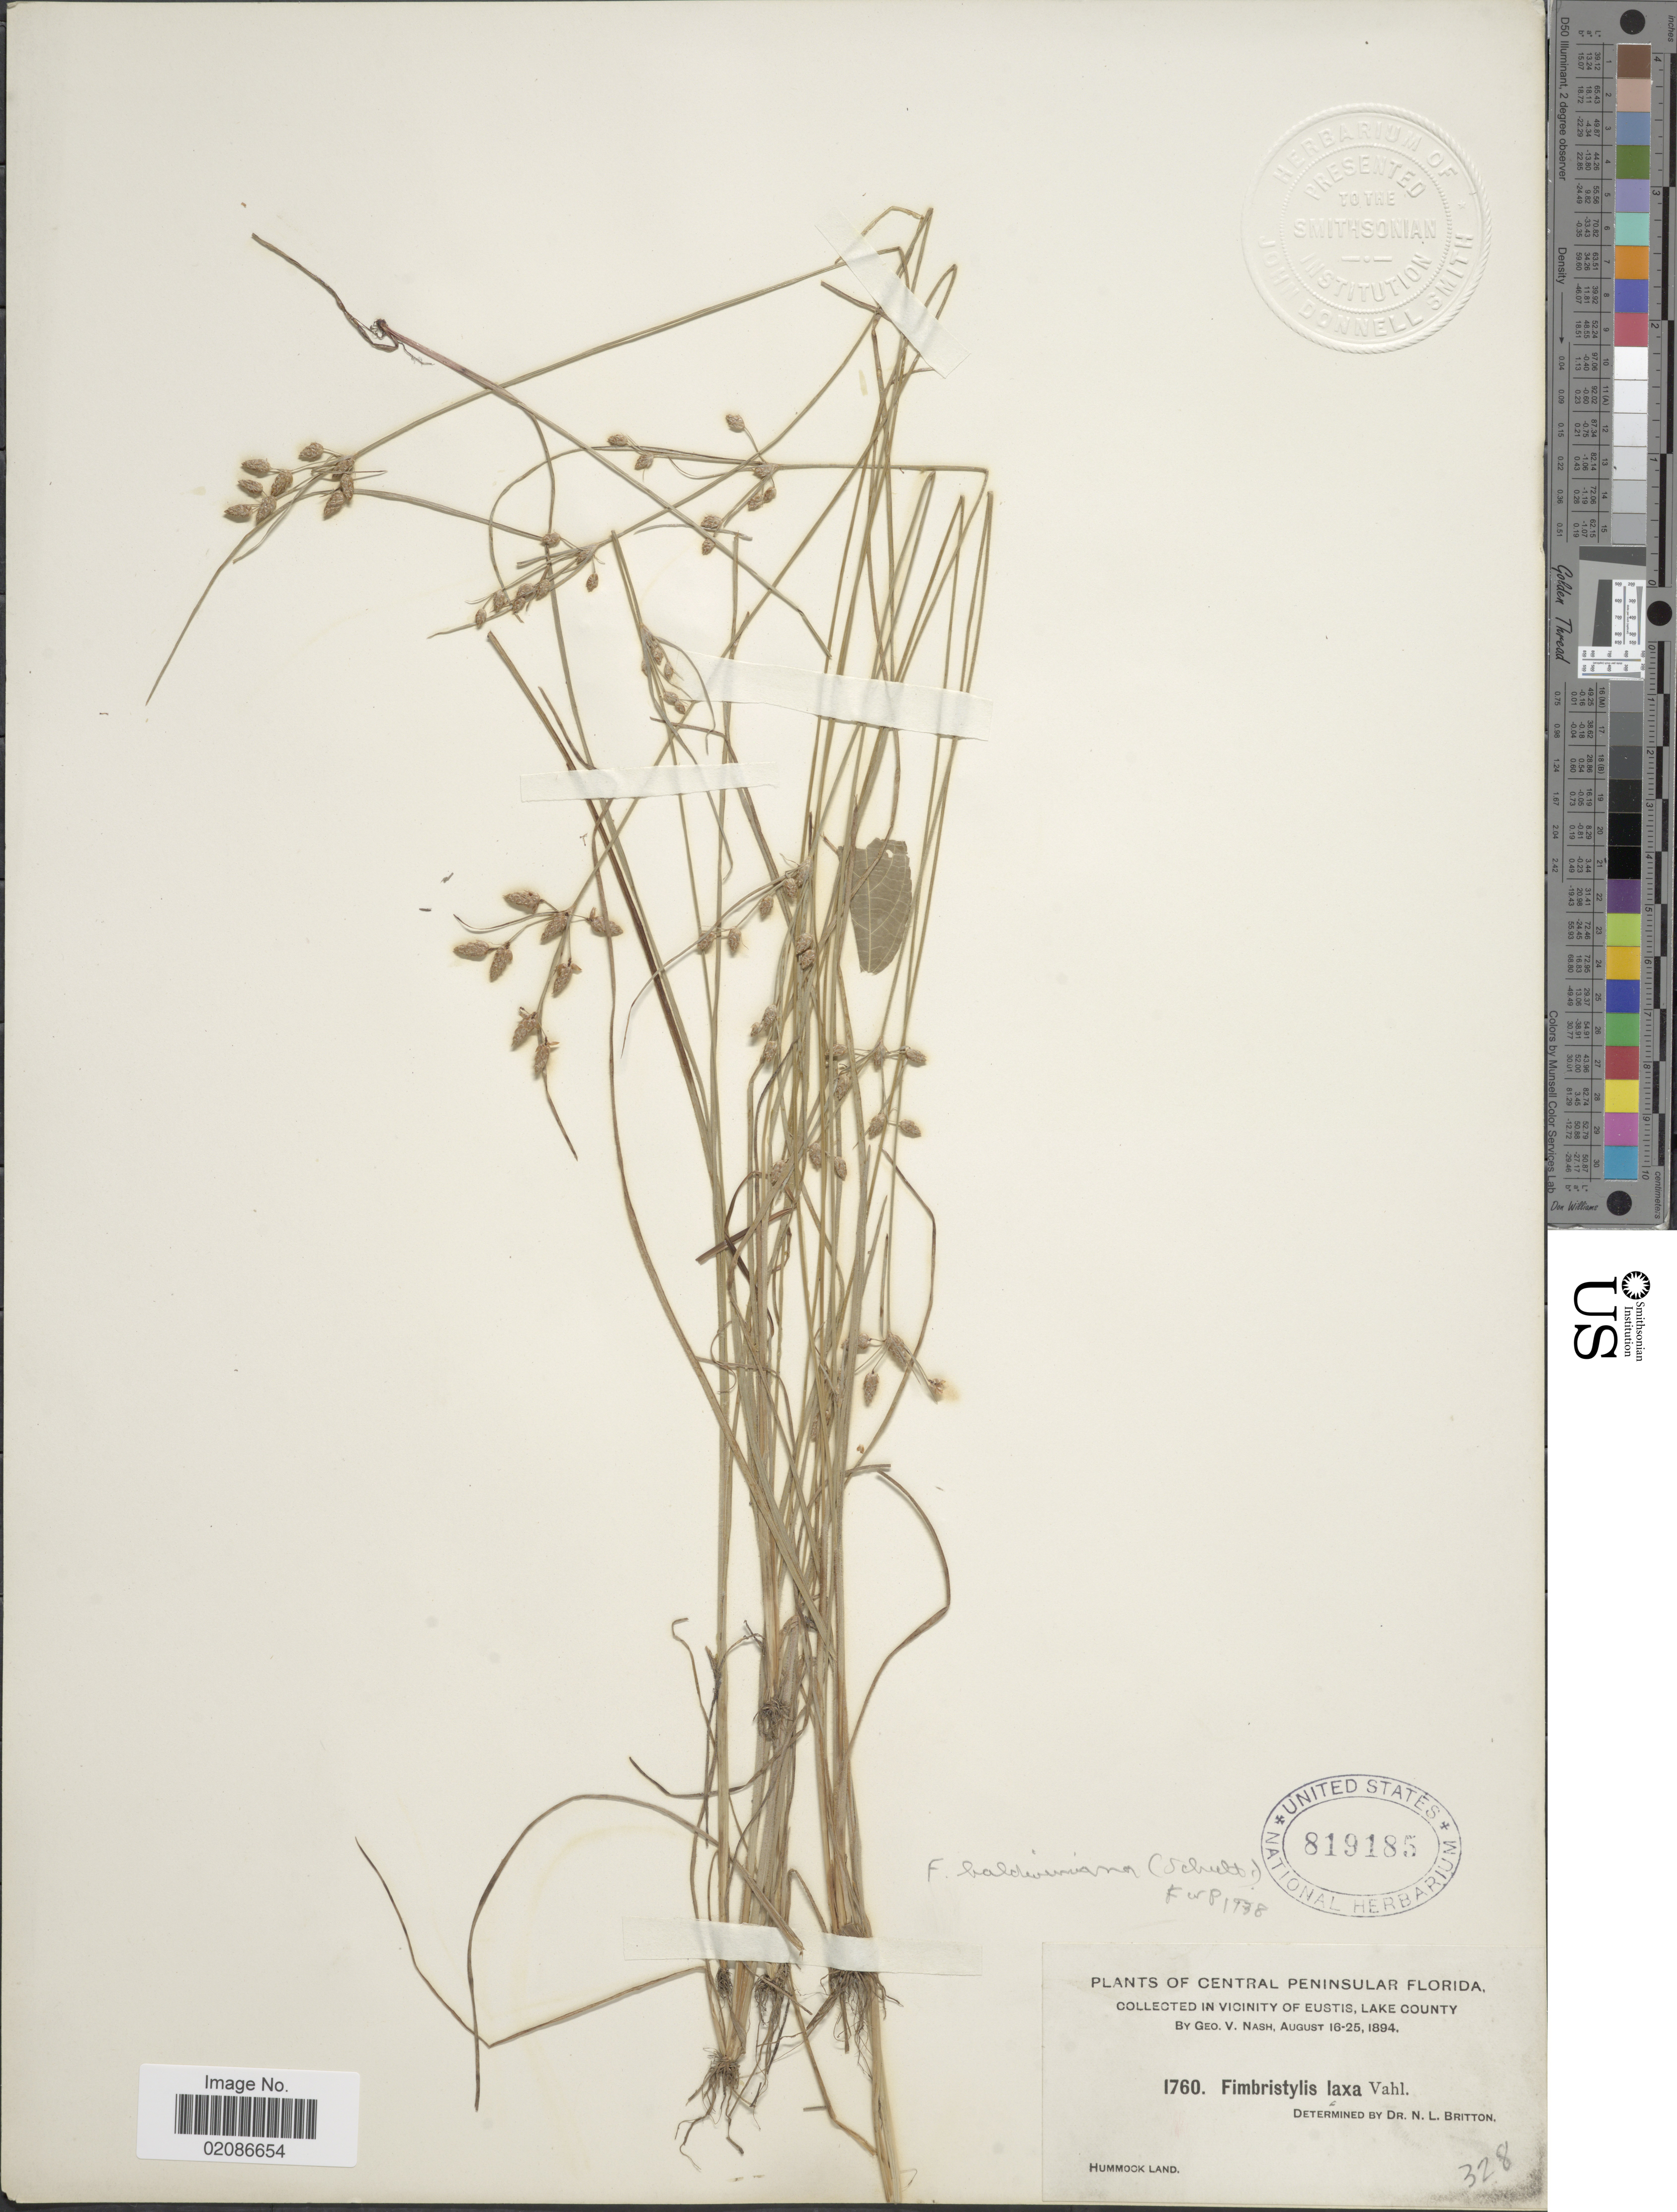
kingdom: Plantae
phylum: Tracheophyta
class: Liliopsida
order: Poales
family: Cyperaceae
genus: Fimbristylis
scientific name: Fimbristylis dichotoma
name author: (L.) Vahl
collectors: G. V. Nash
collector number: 1760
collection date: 1894-08-16/1894-08-25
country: United States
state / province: Florida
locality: Central Peninsular florida. In vicinity of Eustis, Lake County. Hummock Land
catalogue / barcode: US 819185